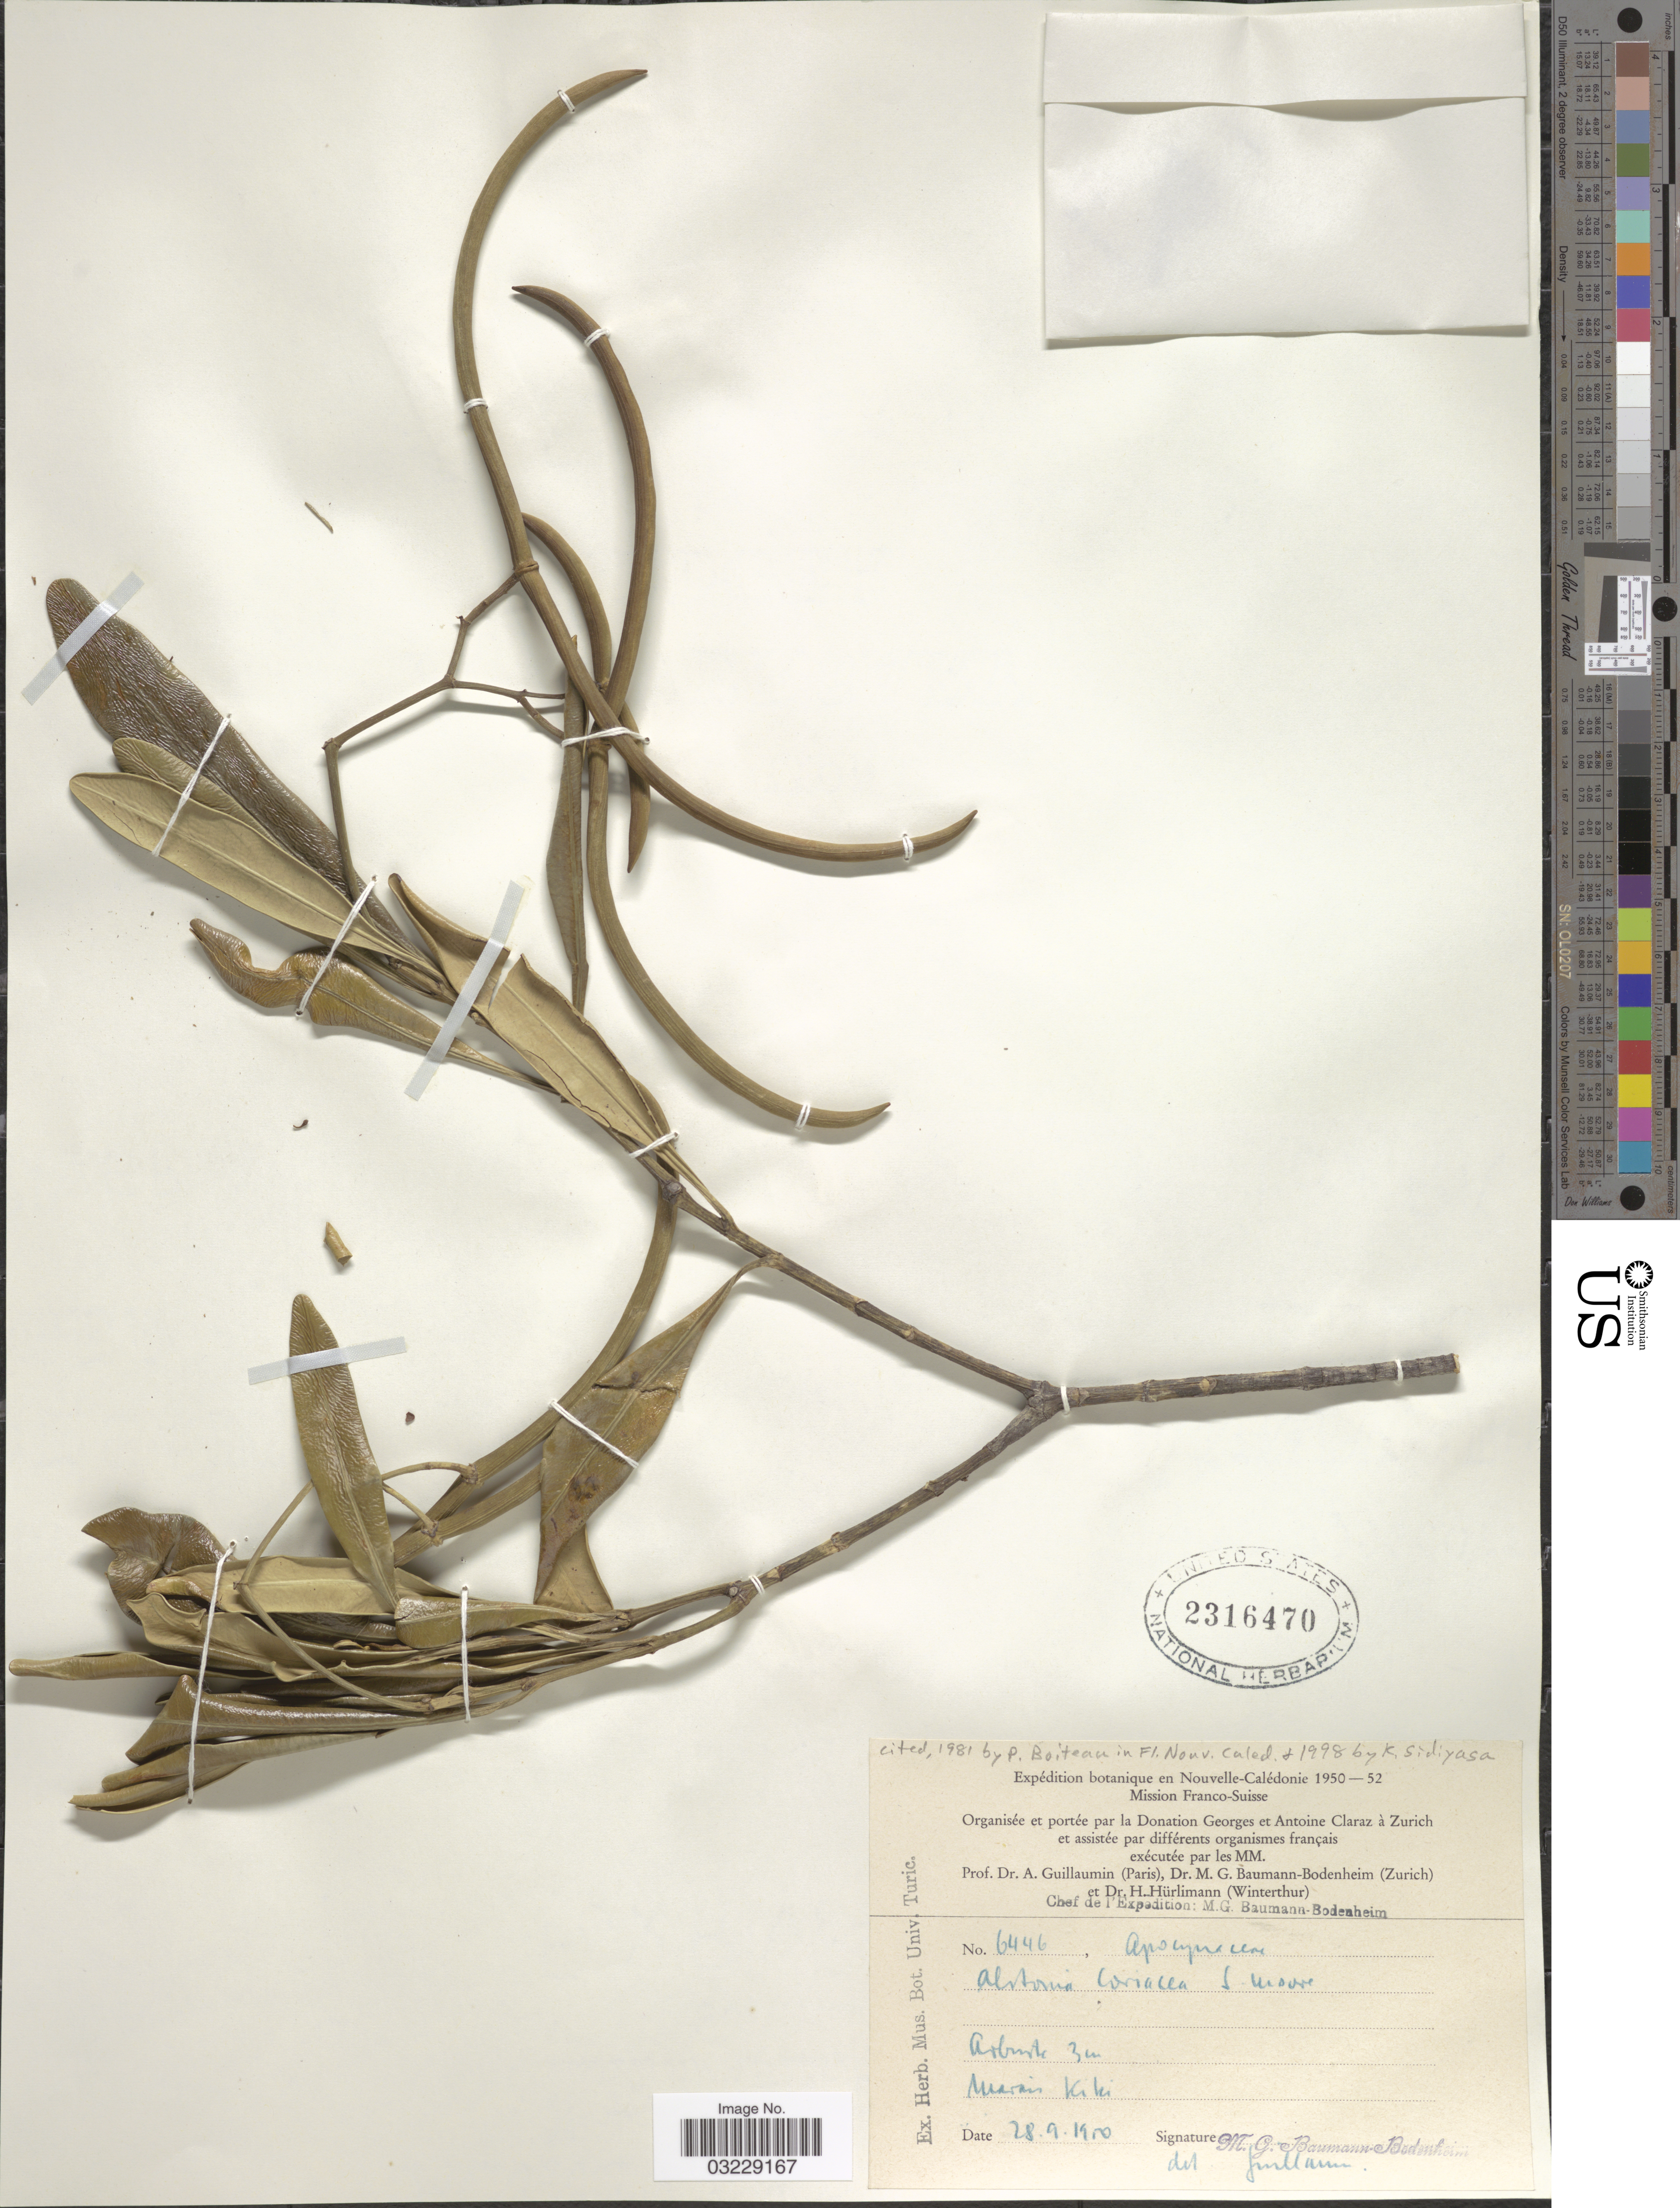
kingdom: Plantae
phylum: Tracheophyta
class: Magnoliopsida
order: Gentianales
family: Apocynaceae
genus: Alstonia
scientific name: Alstonia coriacea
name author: Pancher ex S. Moore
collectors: M. G. Baumann-Bodenheim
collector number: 6446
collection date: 1950-09-28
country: New Caledonia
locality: Marais Kiki.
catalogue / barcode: US 2316470